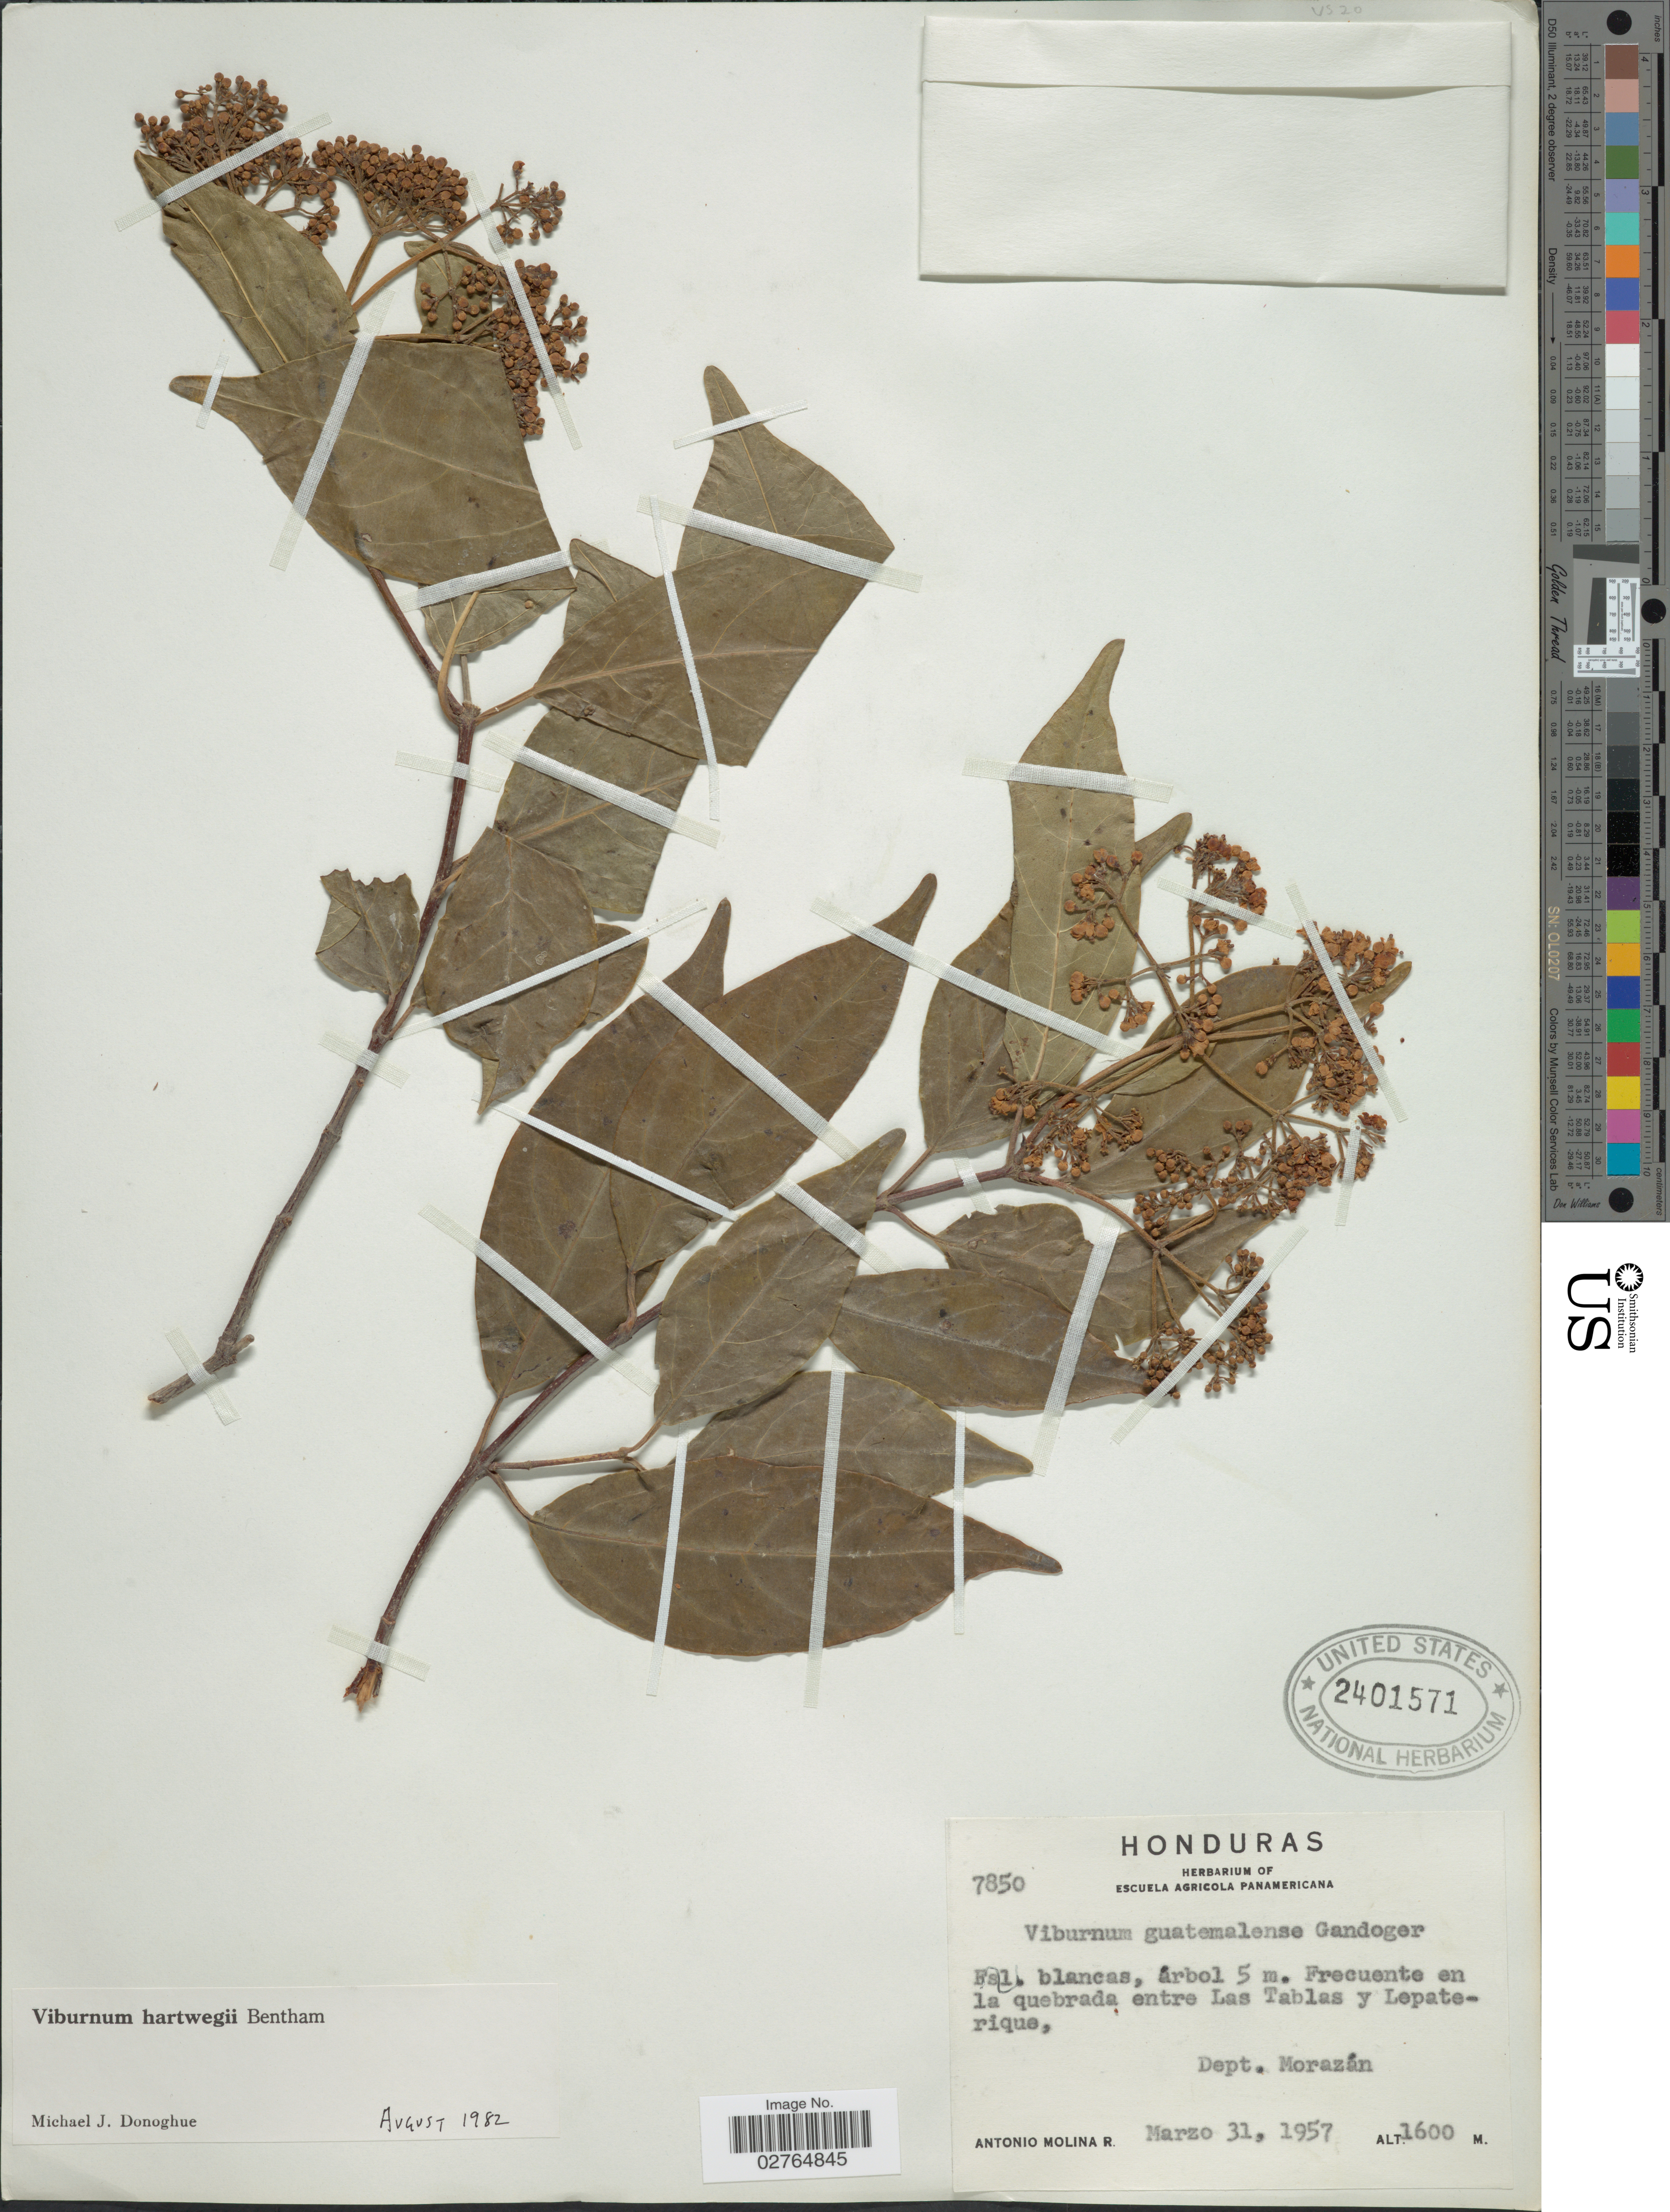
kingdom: Plantae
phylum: Tracheophyta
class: Magnoliopsida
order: Dipsacales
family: Viburnaceae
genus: Viburnum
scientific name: Viburnum hartwegii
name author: Benth.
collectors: A. Molina R.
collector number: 7850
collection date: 1957-03-31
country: Honduras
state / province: Fco. Morazán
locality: Frecuente en la quebrada entre Las Tablas y Lepaterique. Dept. Morazán.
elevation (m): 1600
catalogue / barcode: US 2401571